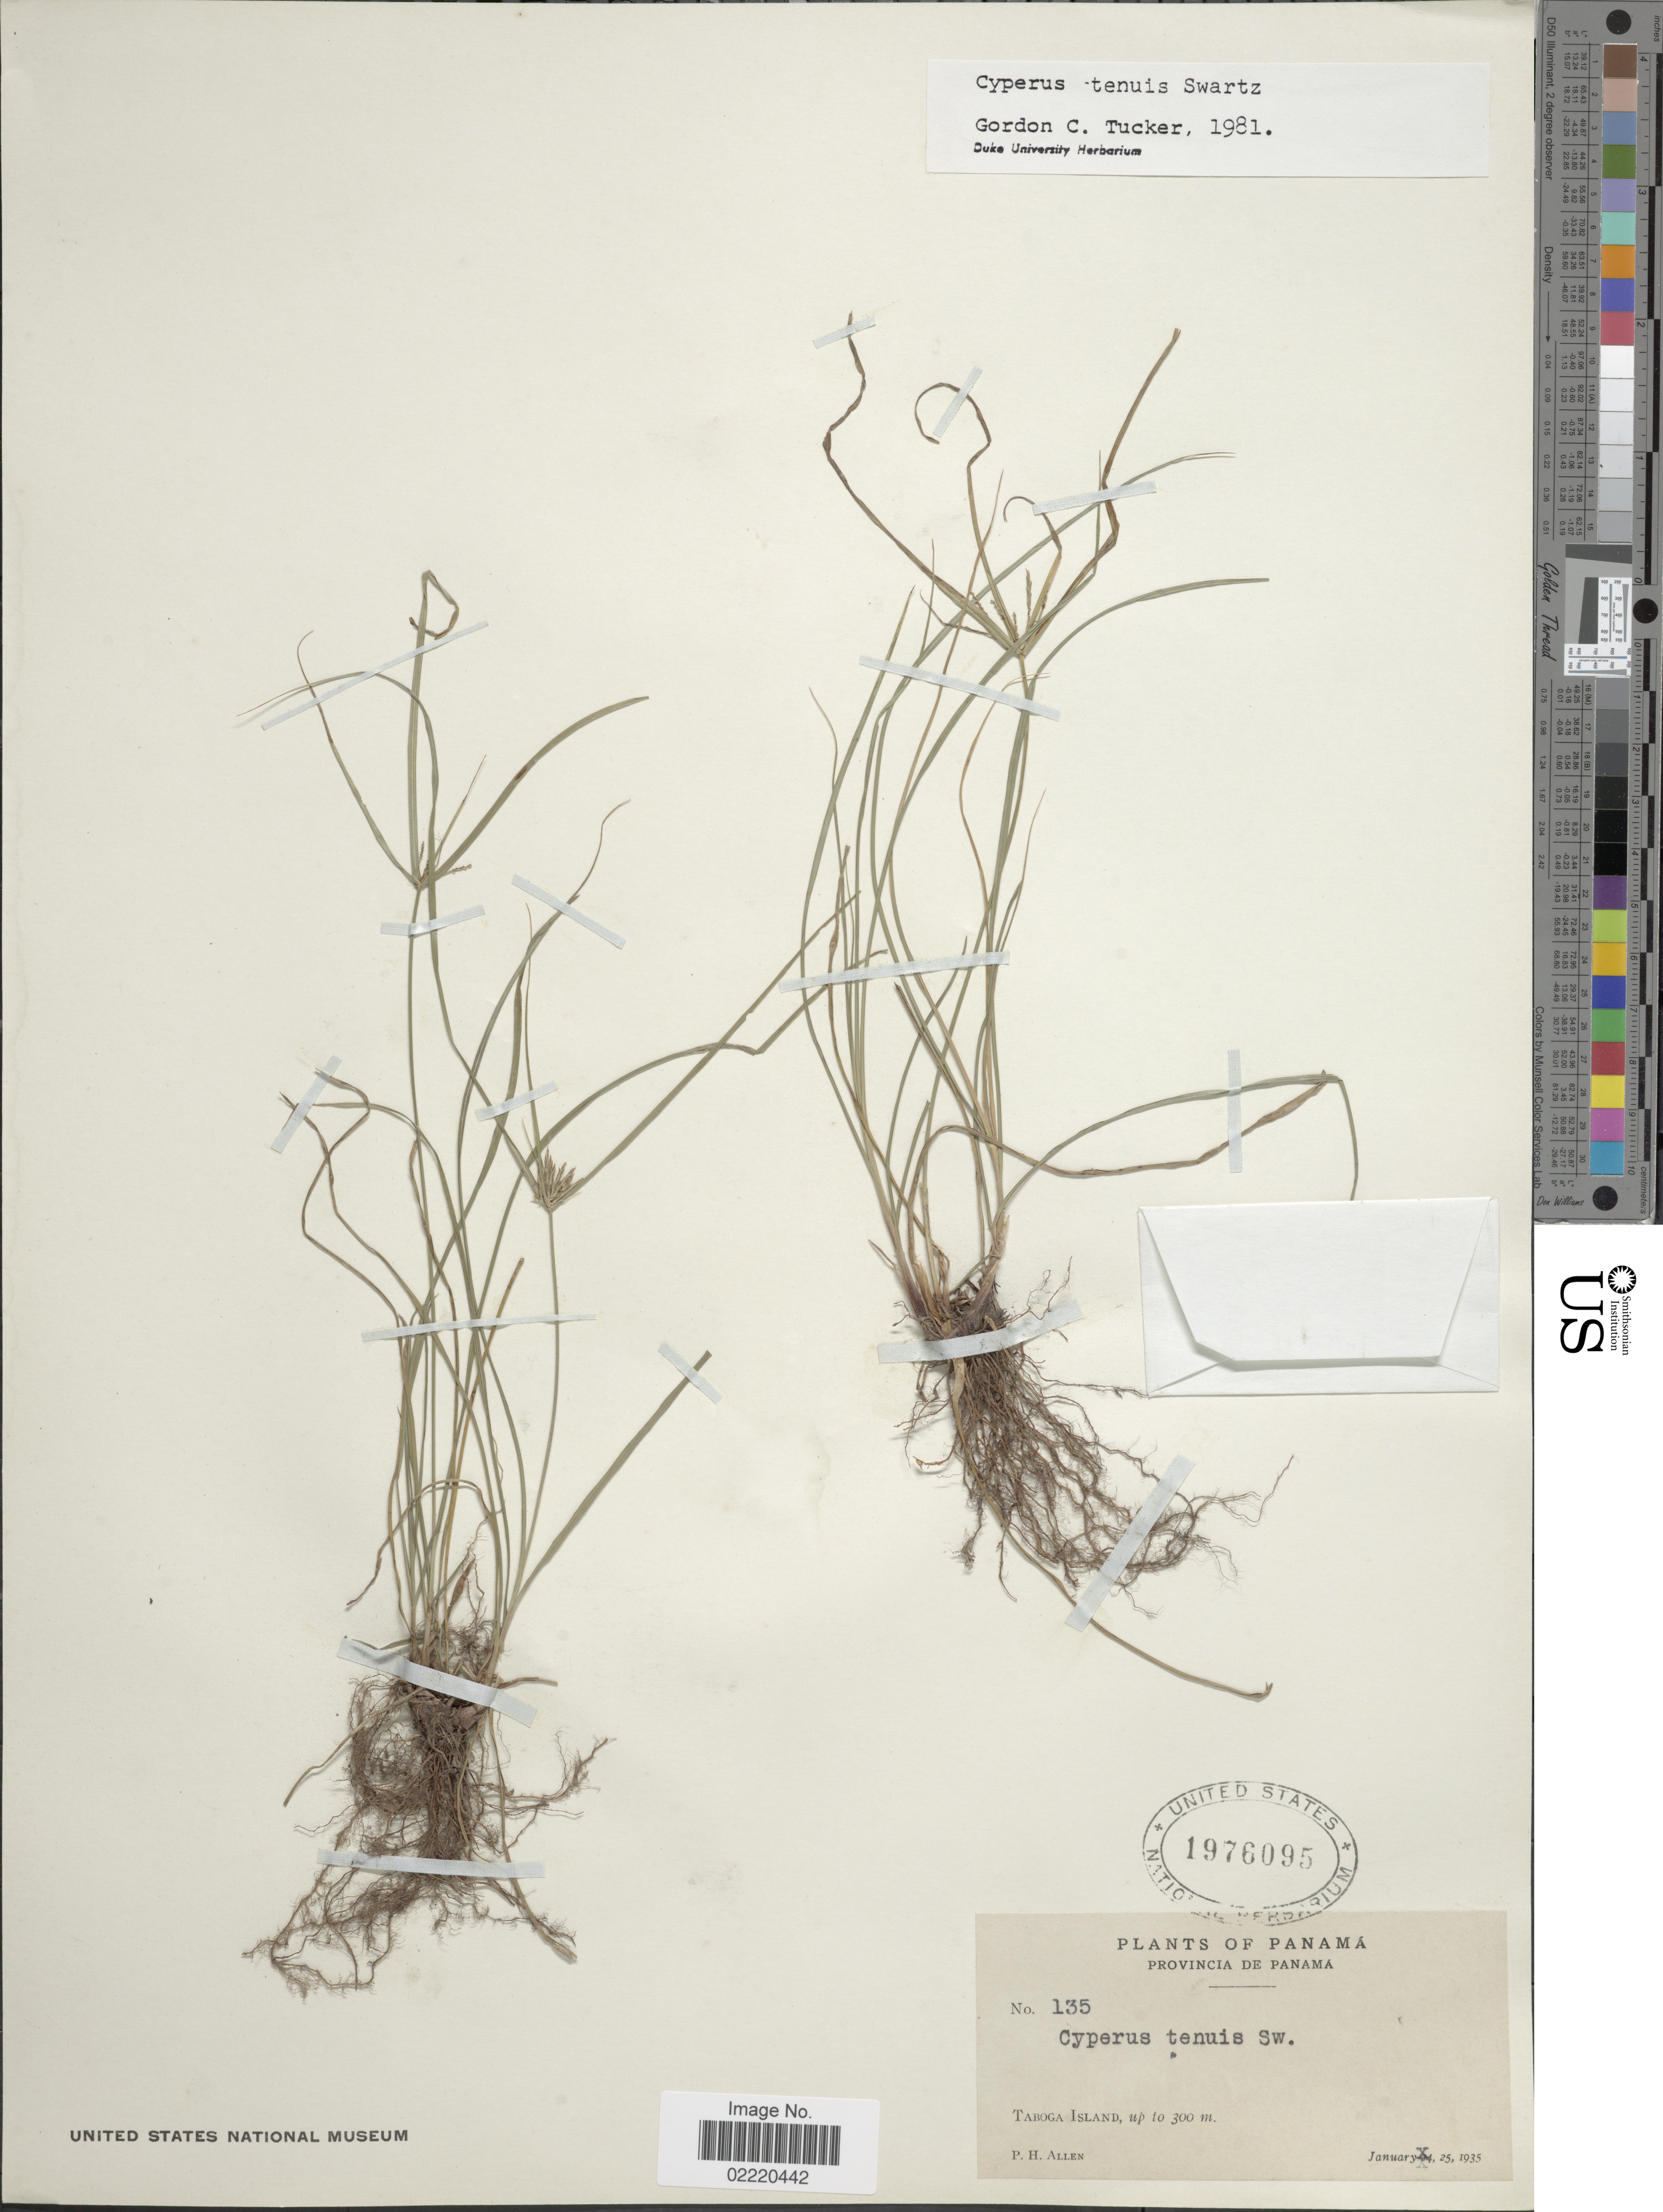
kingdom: Plantae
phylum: Tracheophyta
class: Liliopsida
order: Poales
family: Cyperaceae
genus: Cyperus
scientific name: Cyperus tenuis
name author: Sw.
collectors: P. H. Allen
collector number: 135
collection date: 1935-01-25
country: Panama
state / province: Panamá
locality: Taboga Island.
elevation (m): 300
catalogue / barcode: US 1976095